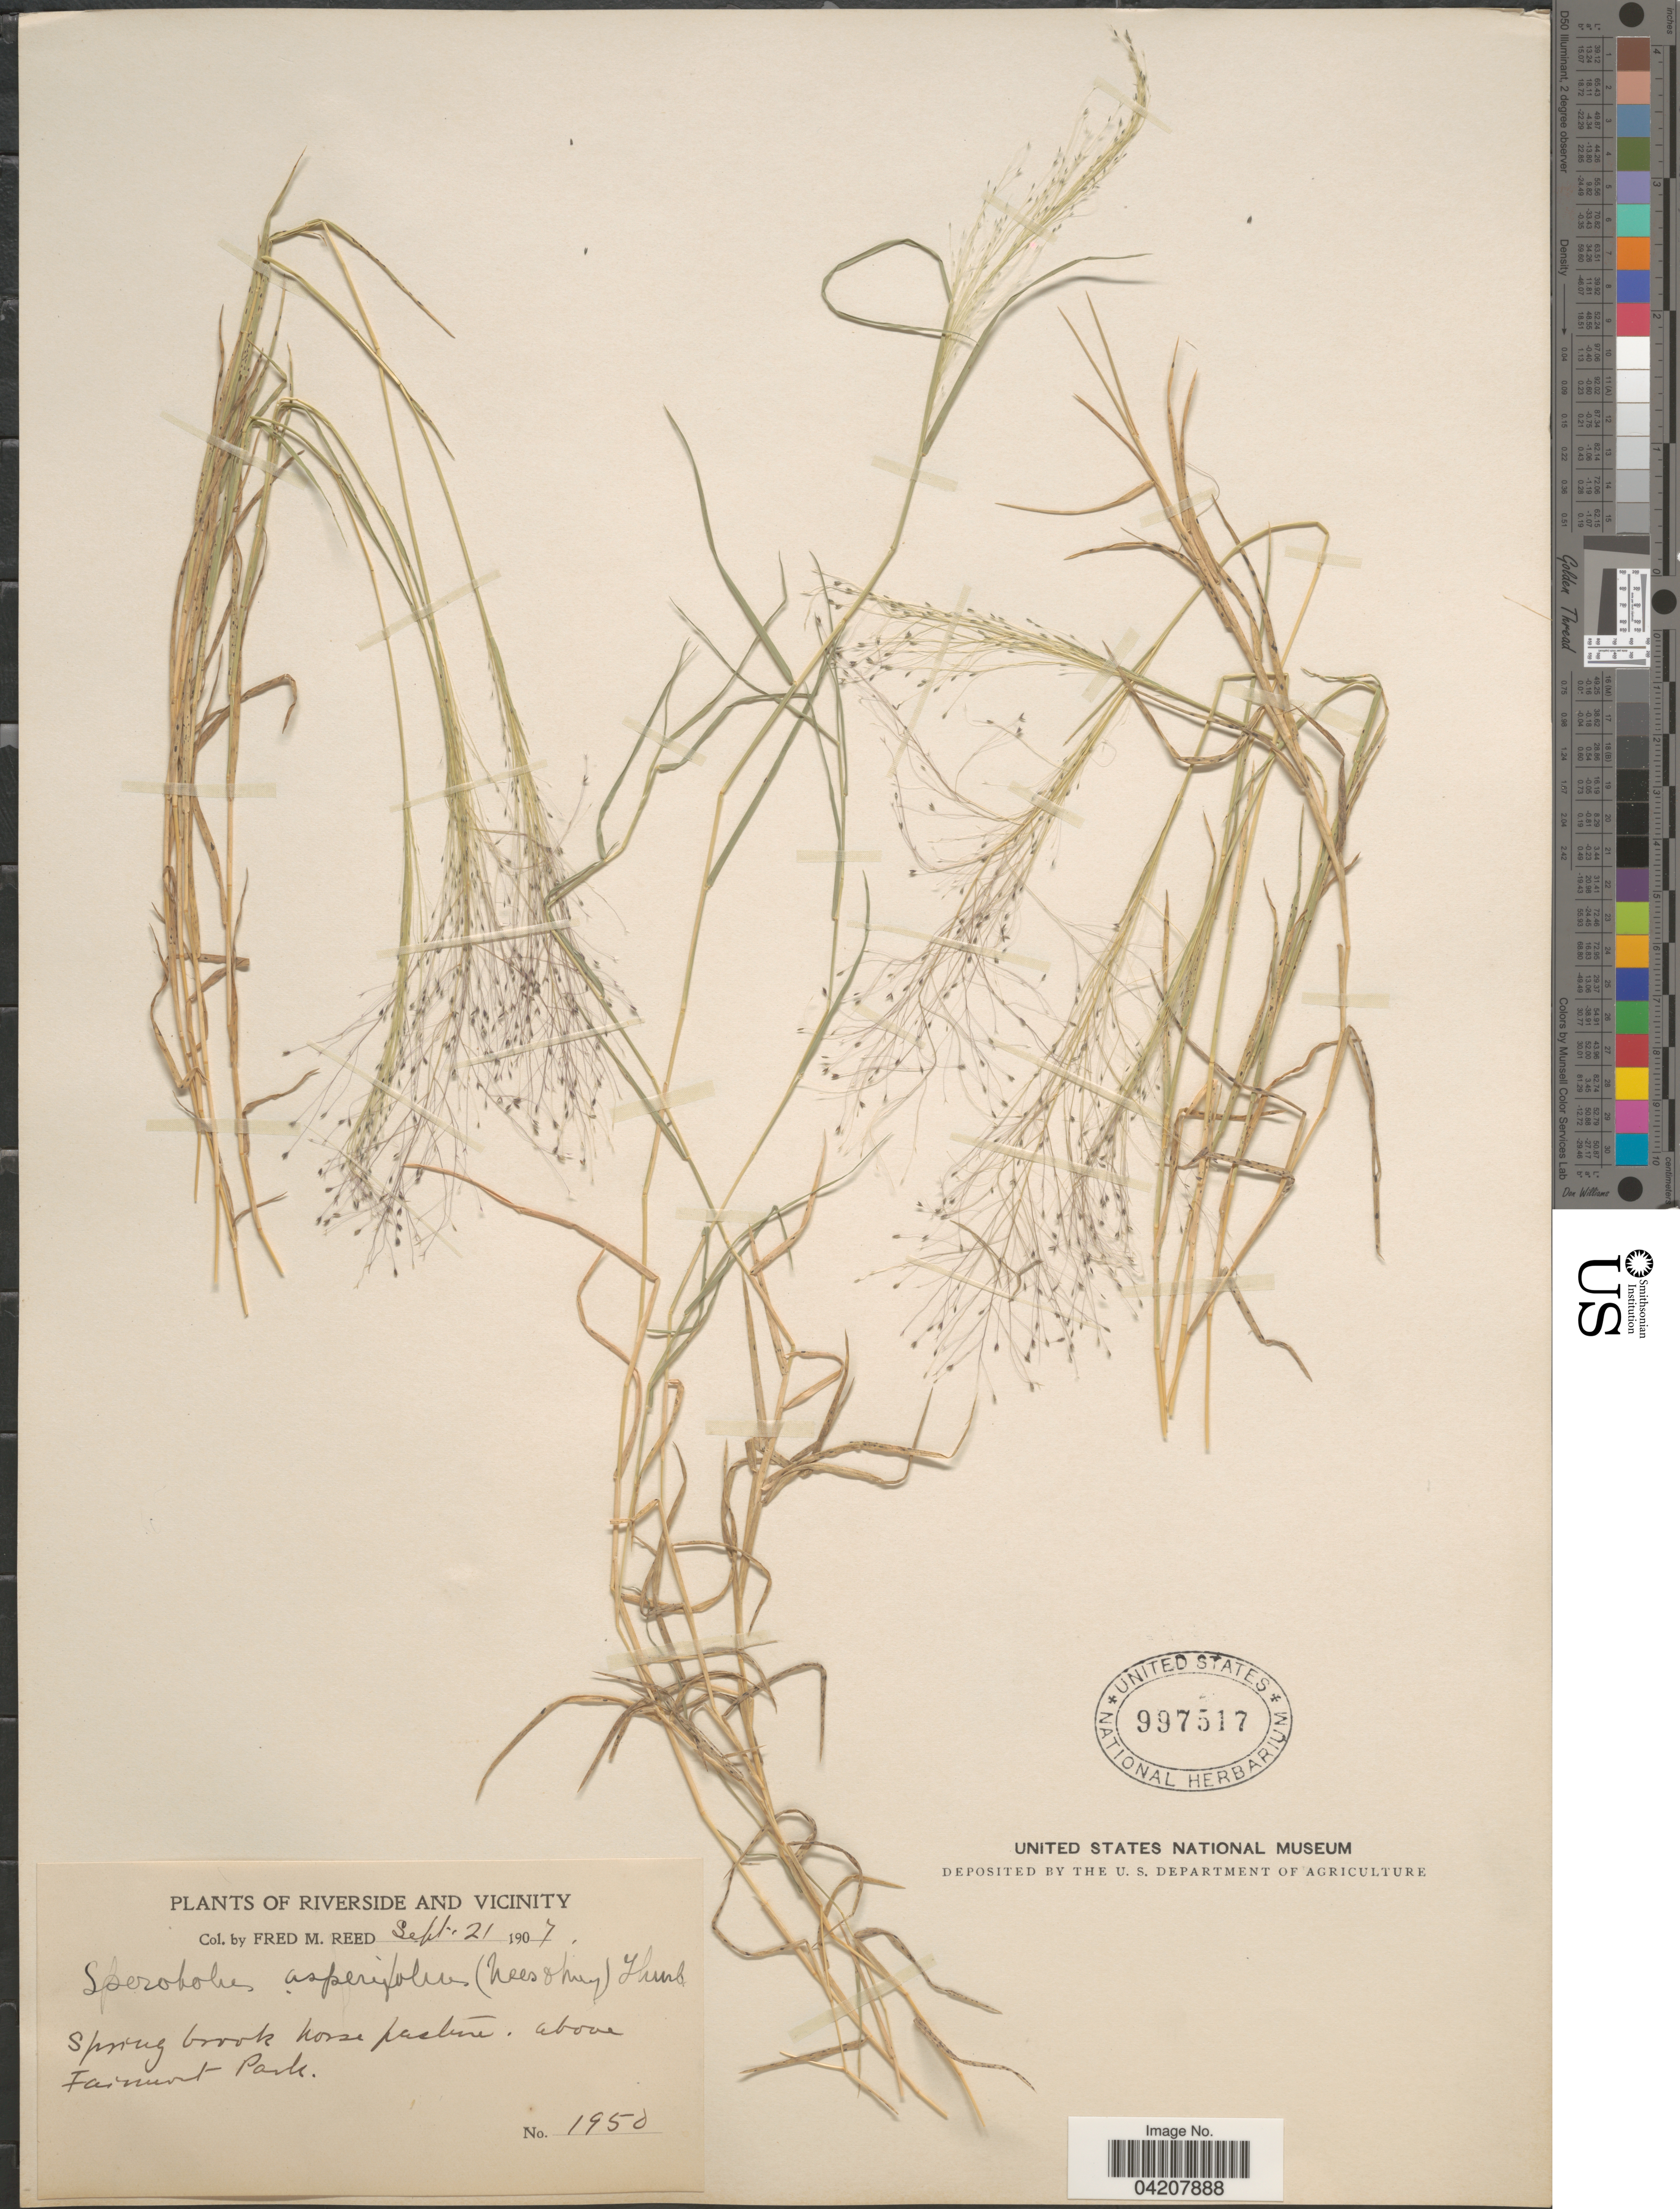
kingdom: Plantae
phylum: Tracheophyta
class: Liliopsida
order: Poales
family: Poaceae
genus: Muhlenbergia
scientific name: Muhlenbergia asperifolia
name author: (Nees & Meyen ex Trin.) Parodi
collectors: F. Reed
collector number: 1950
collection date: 1907-09-21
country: United States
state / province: California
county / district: Riverside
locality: Riverside and Vicinity. Spring brook horse pasture. Above Fairmont Park.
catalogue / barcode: US 997517